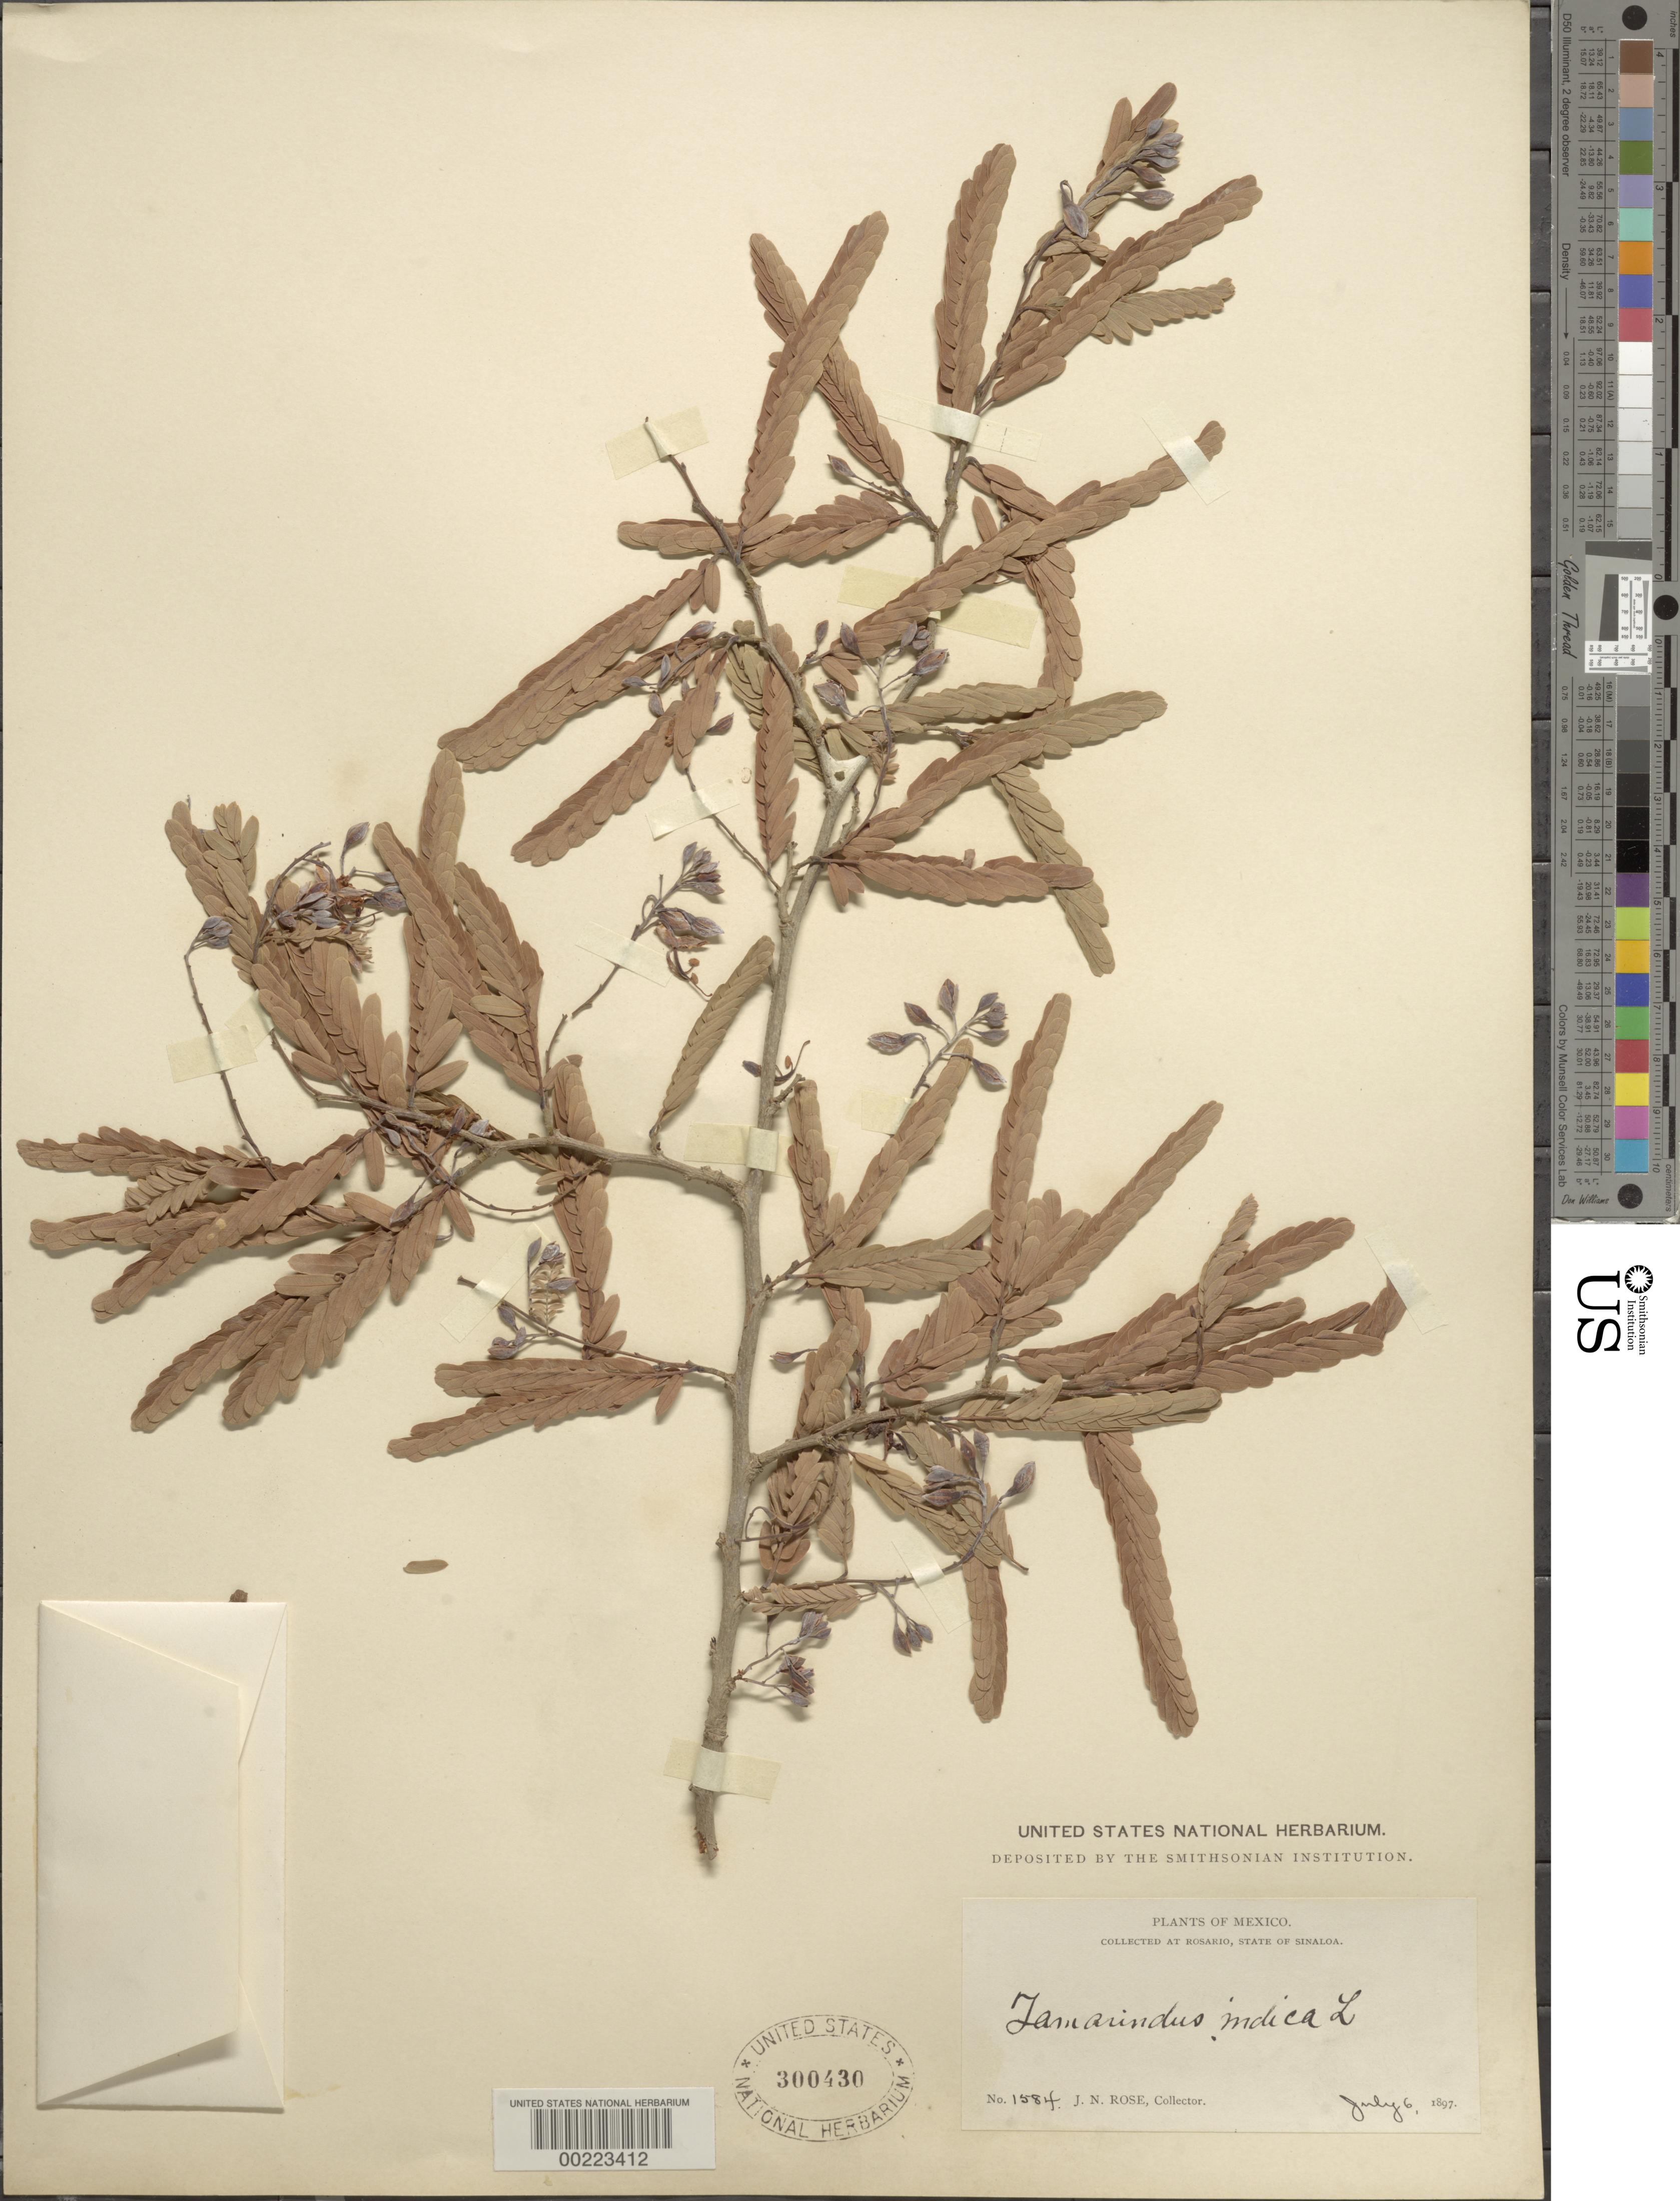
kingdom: Plantae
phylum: Tracheophyta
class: Magnoliopsida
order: Fabales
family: Fabaceae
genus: Tamarindus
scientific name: Tamarindus indica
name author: L.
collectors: J. N. Rose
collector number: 1584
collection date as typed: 06 Jul 1897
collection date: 1897-07-06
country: Mexico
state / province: Sinaloa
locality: Rosario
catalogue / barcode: US 300430